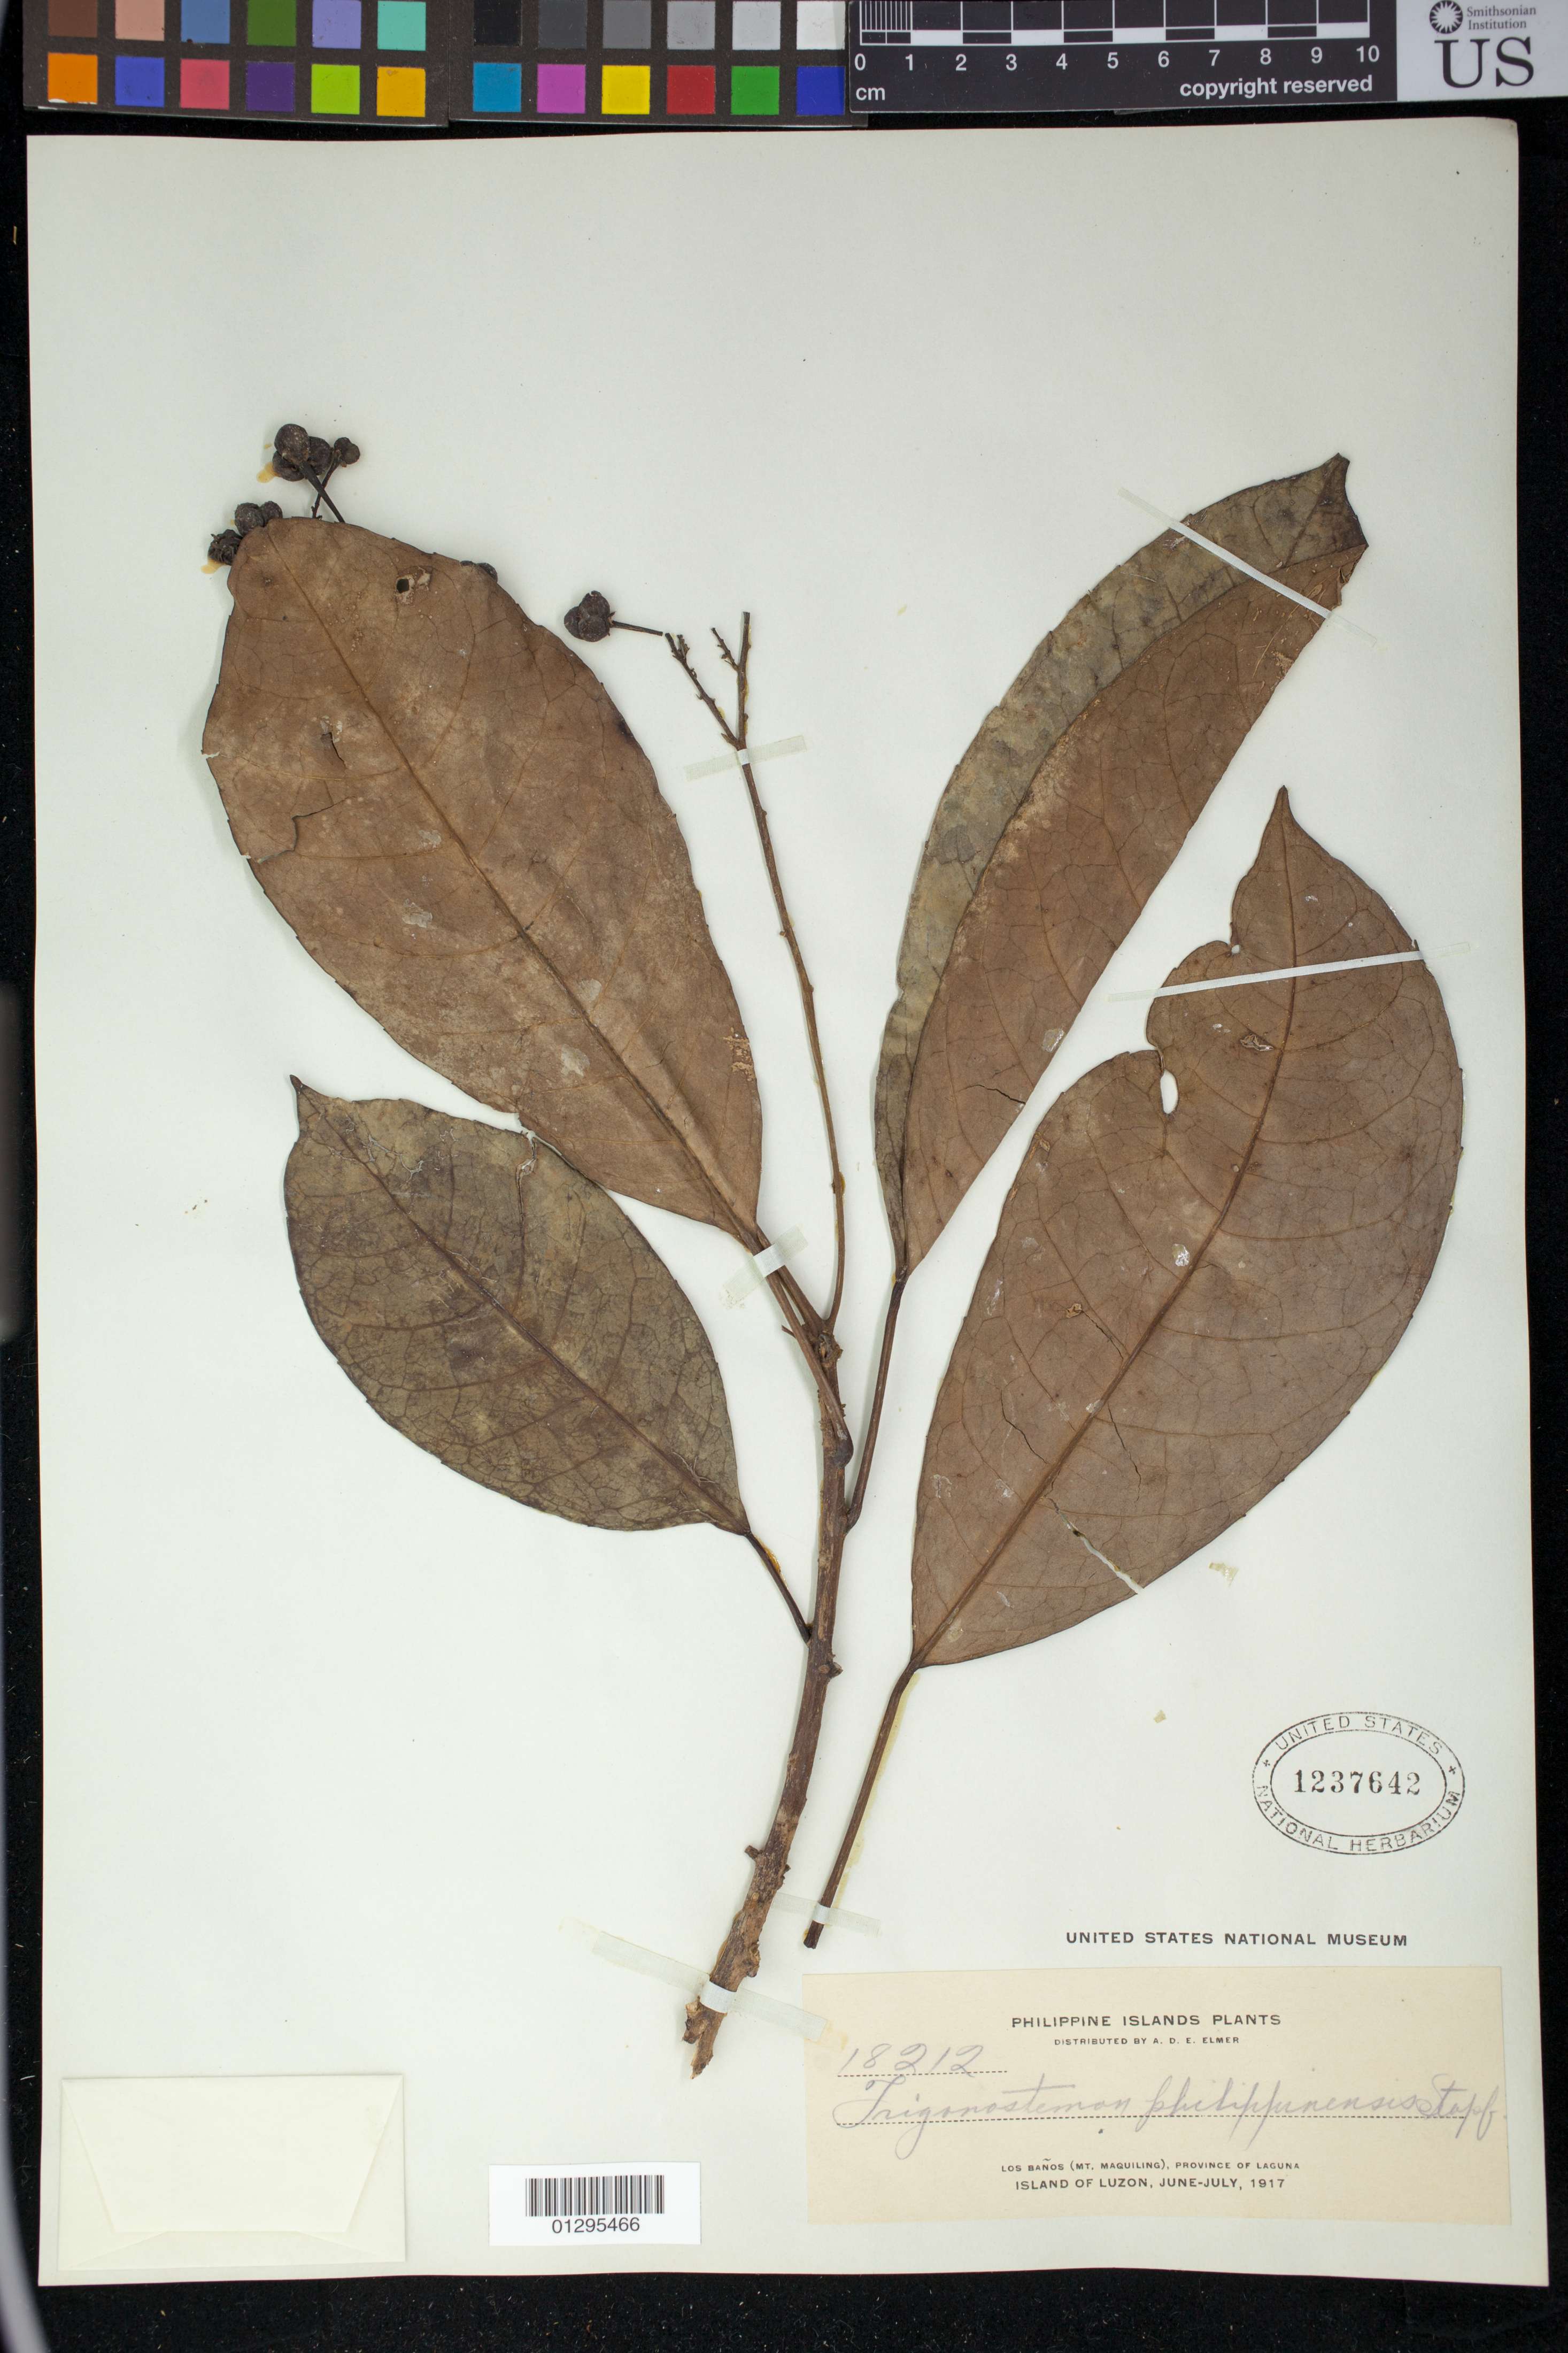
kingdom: Plantae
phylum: Tracheophyta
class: Magnoliopsida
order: Malpighiales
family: Euphorbiaceae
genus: Trigonostemon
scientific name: Trigonostemon philippinensis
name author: Stapf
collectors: A. D. E. Elmer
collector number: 18212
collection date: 1917-06/1917-07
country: Philippines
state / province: Calabarzon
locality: Los Banos (Mt. Maquiling) Province of Laguna Island of Luzon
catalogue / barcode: US 1237642